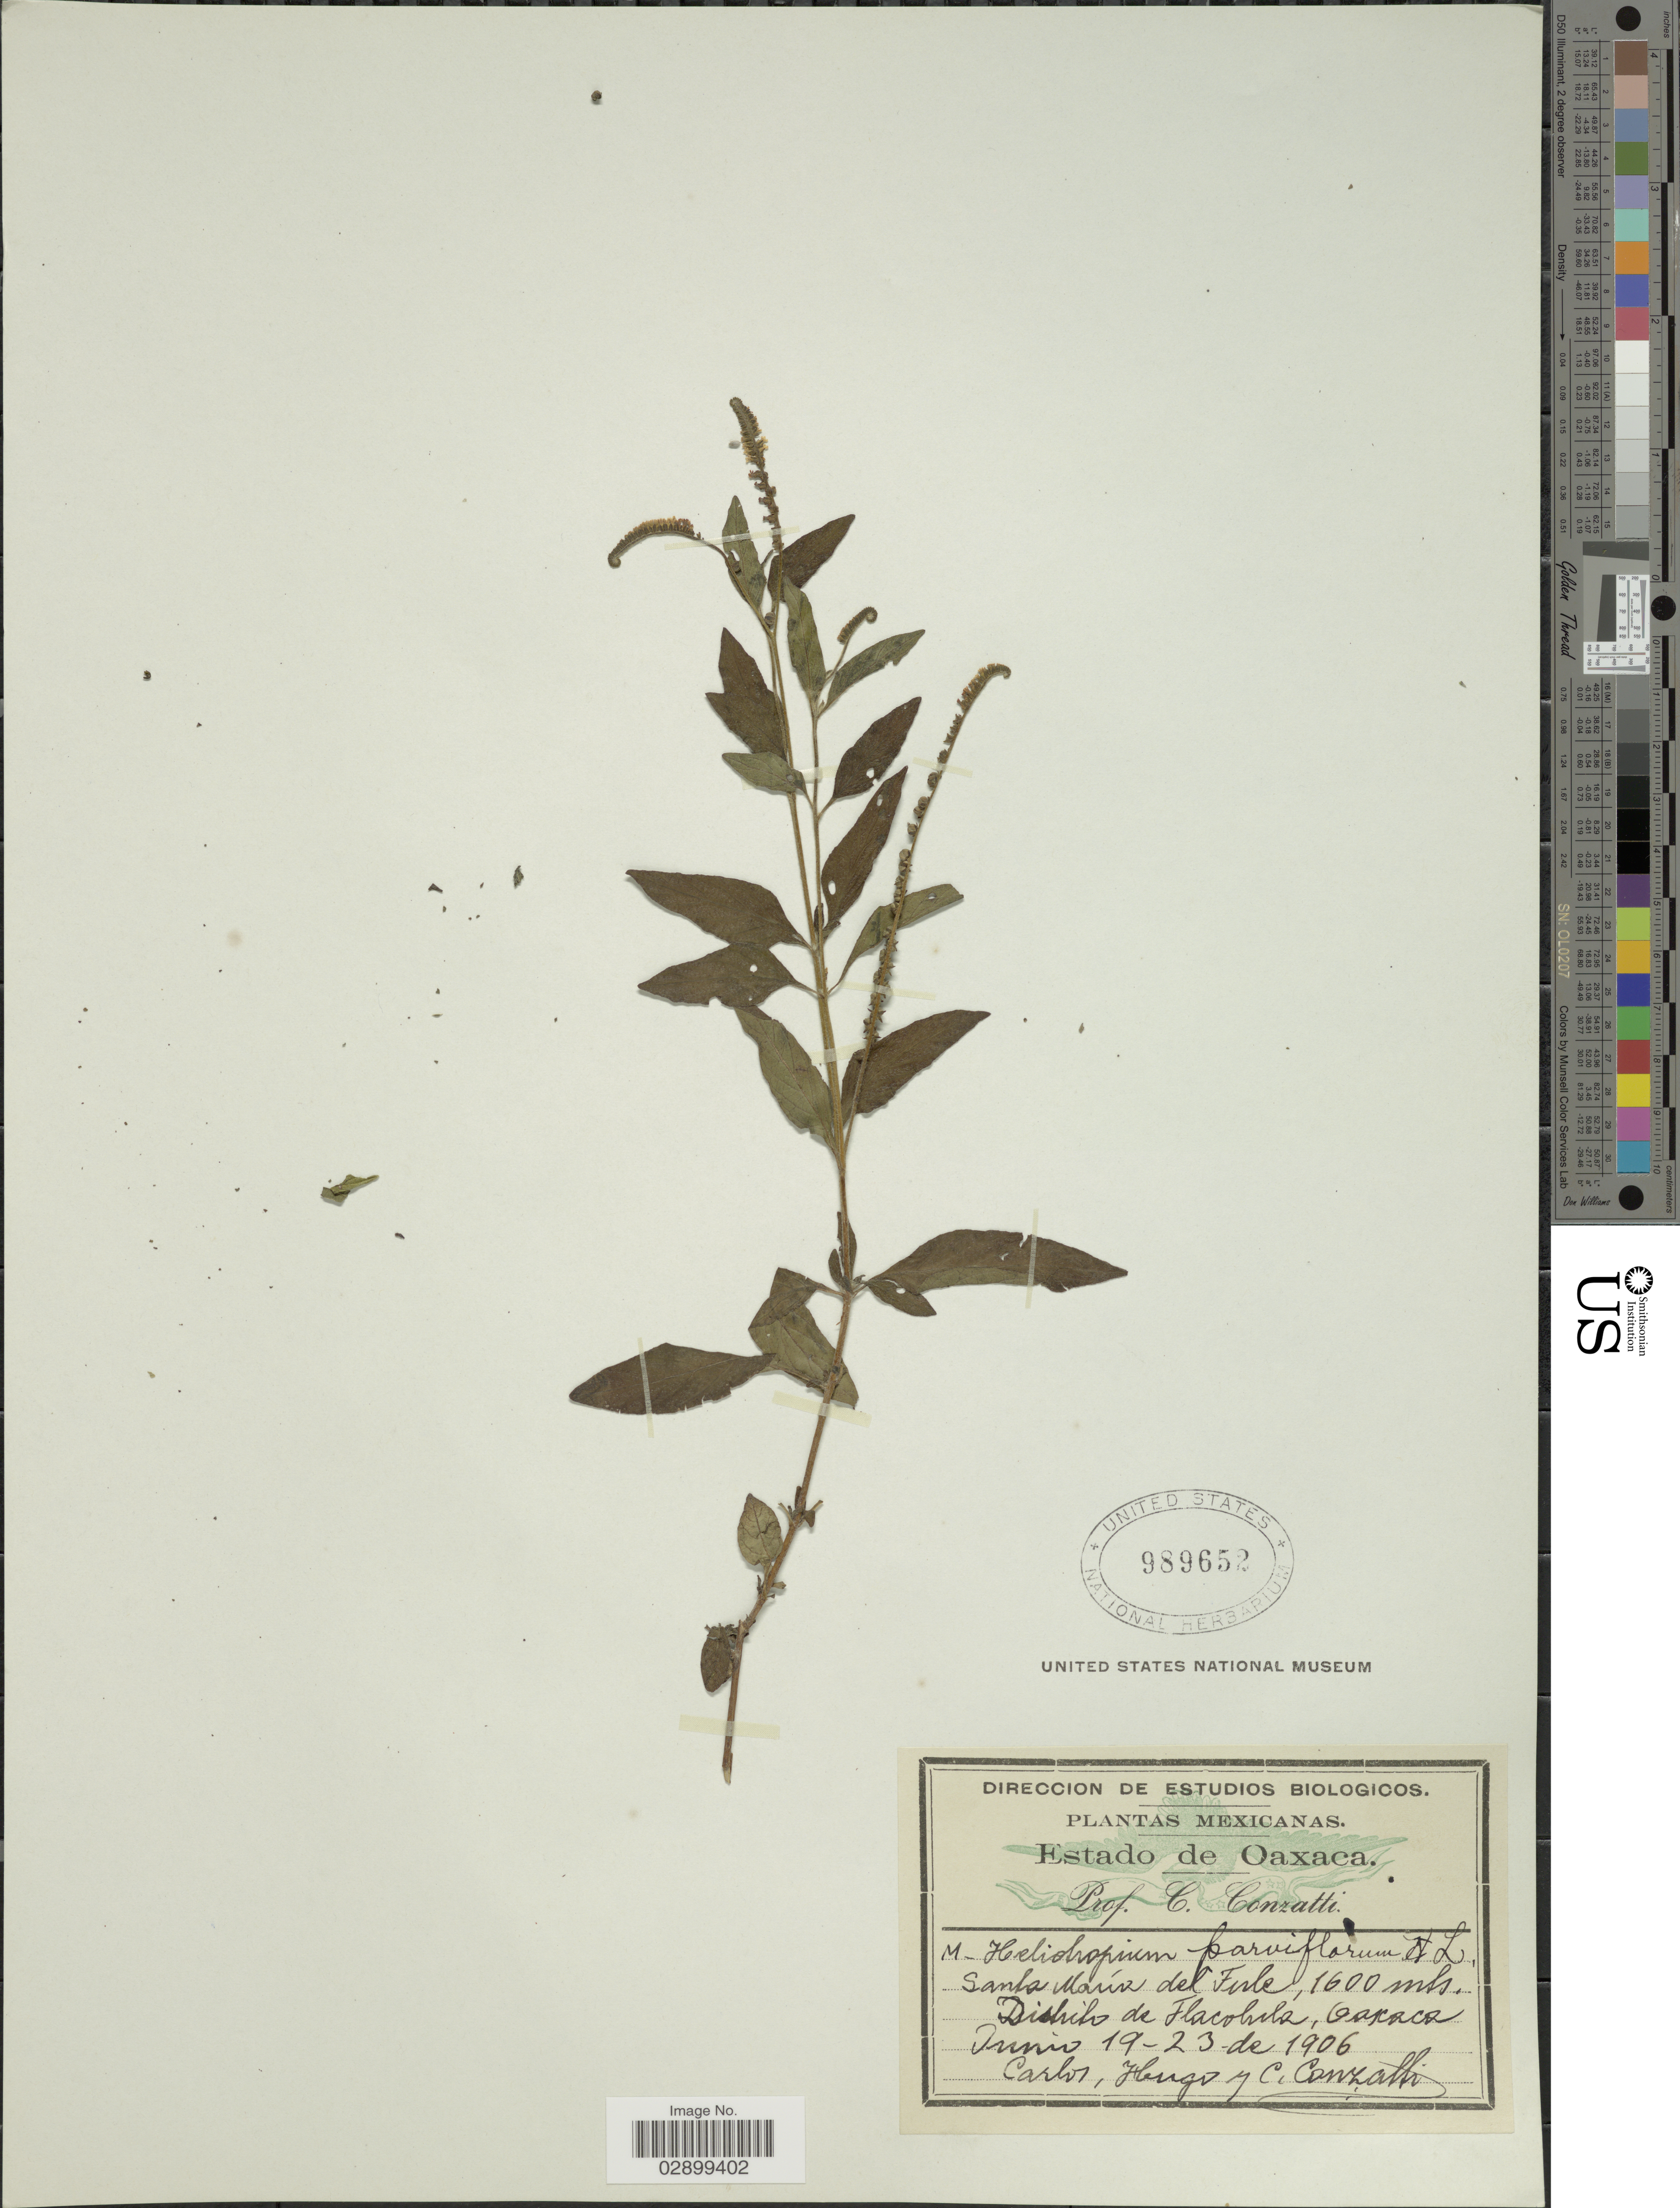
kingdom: Plantae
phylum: Tracheophyta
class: Magnoliopsida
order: Boraginales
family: Heliotropiaceae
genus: Heliotropium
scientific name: Heliotropium angiospermum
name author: Murray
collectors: C. Conzatti, H. Conzatti & C. Conzatti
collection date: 1906-06-19/1906-06-23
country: Mexico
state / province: Oaxaca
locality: Santa María de Firle. Distrito de Flacohila.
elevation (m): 1600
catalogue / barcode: US 989652